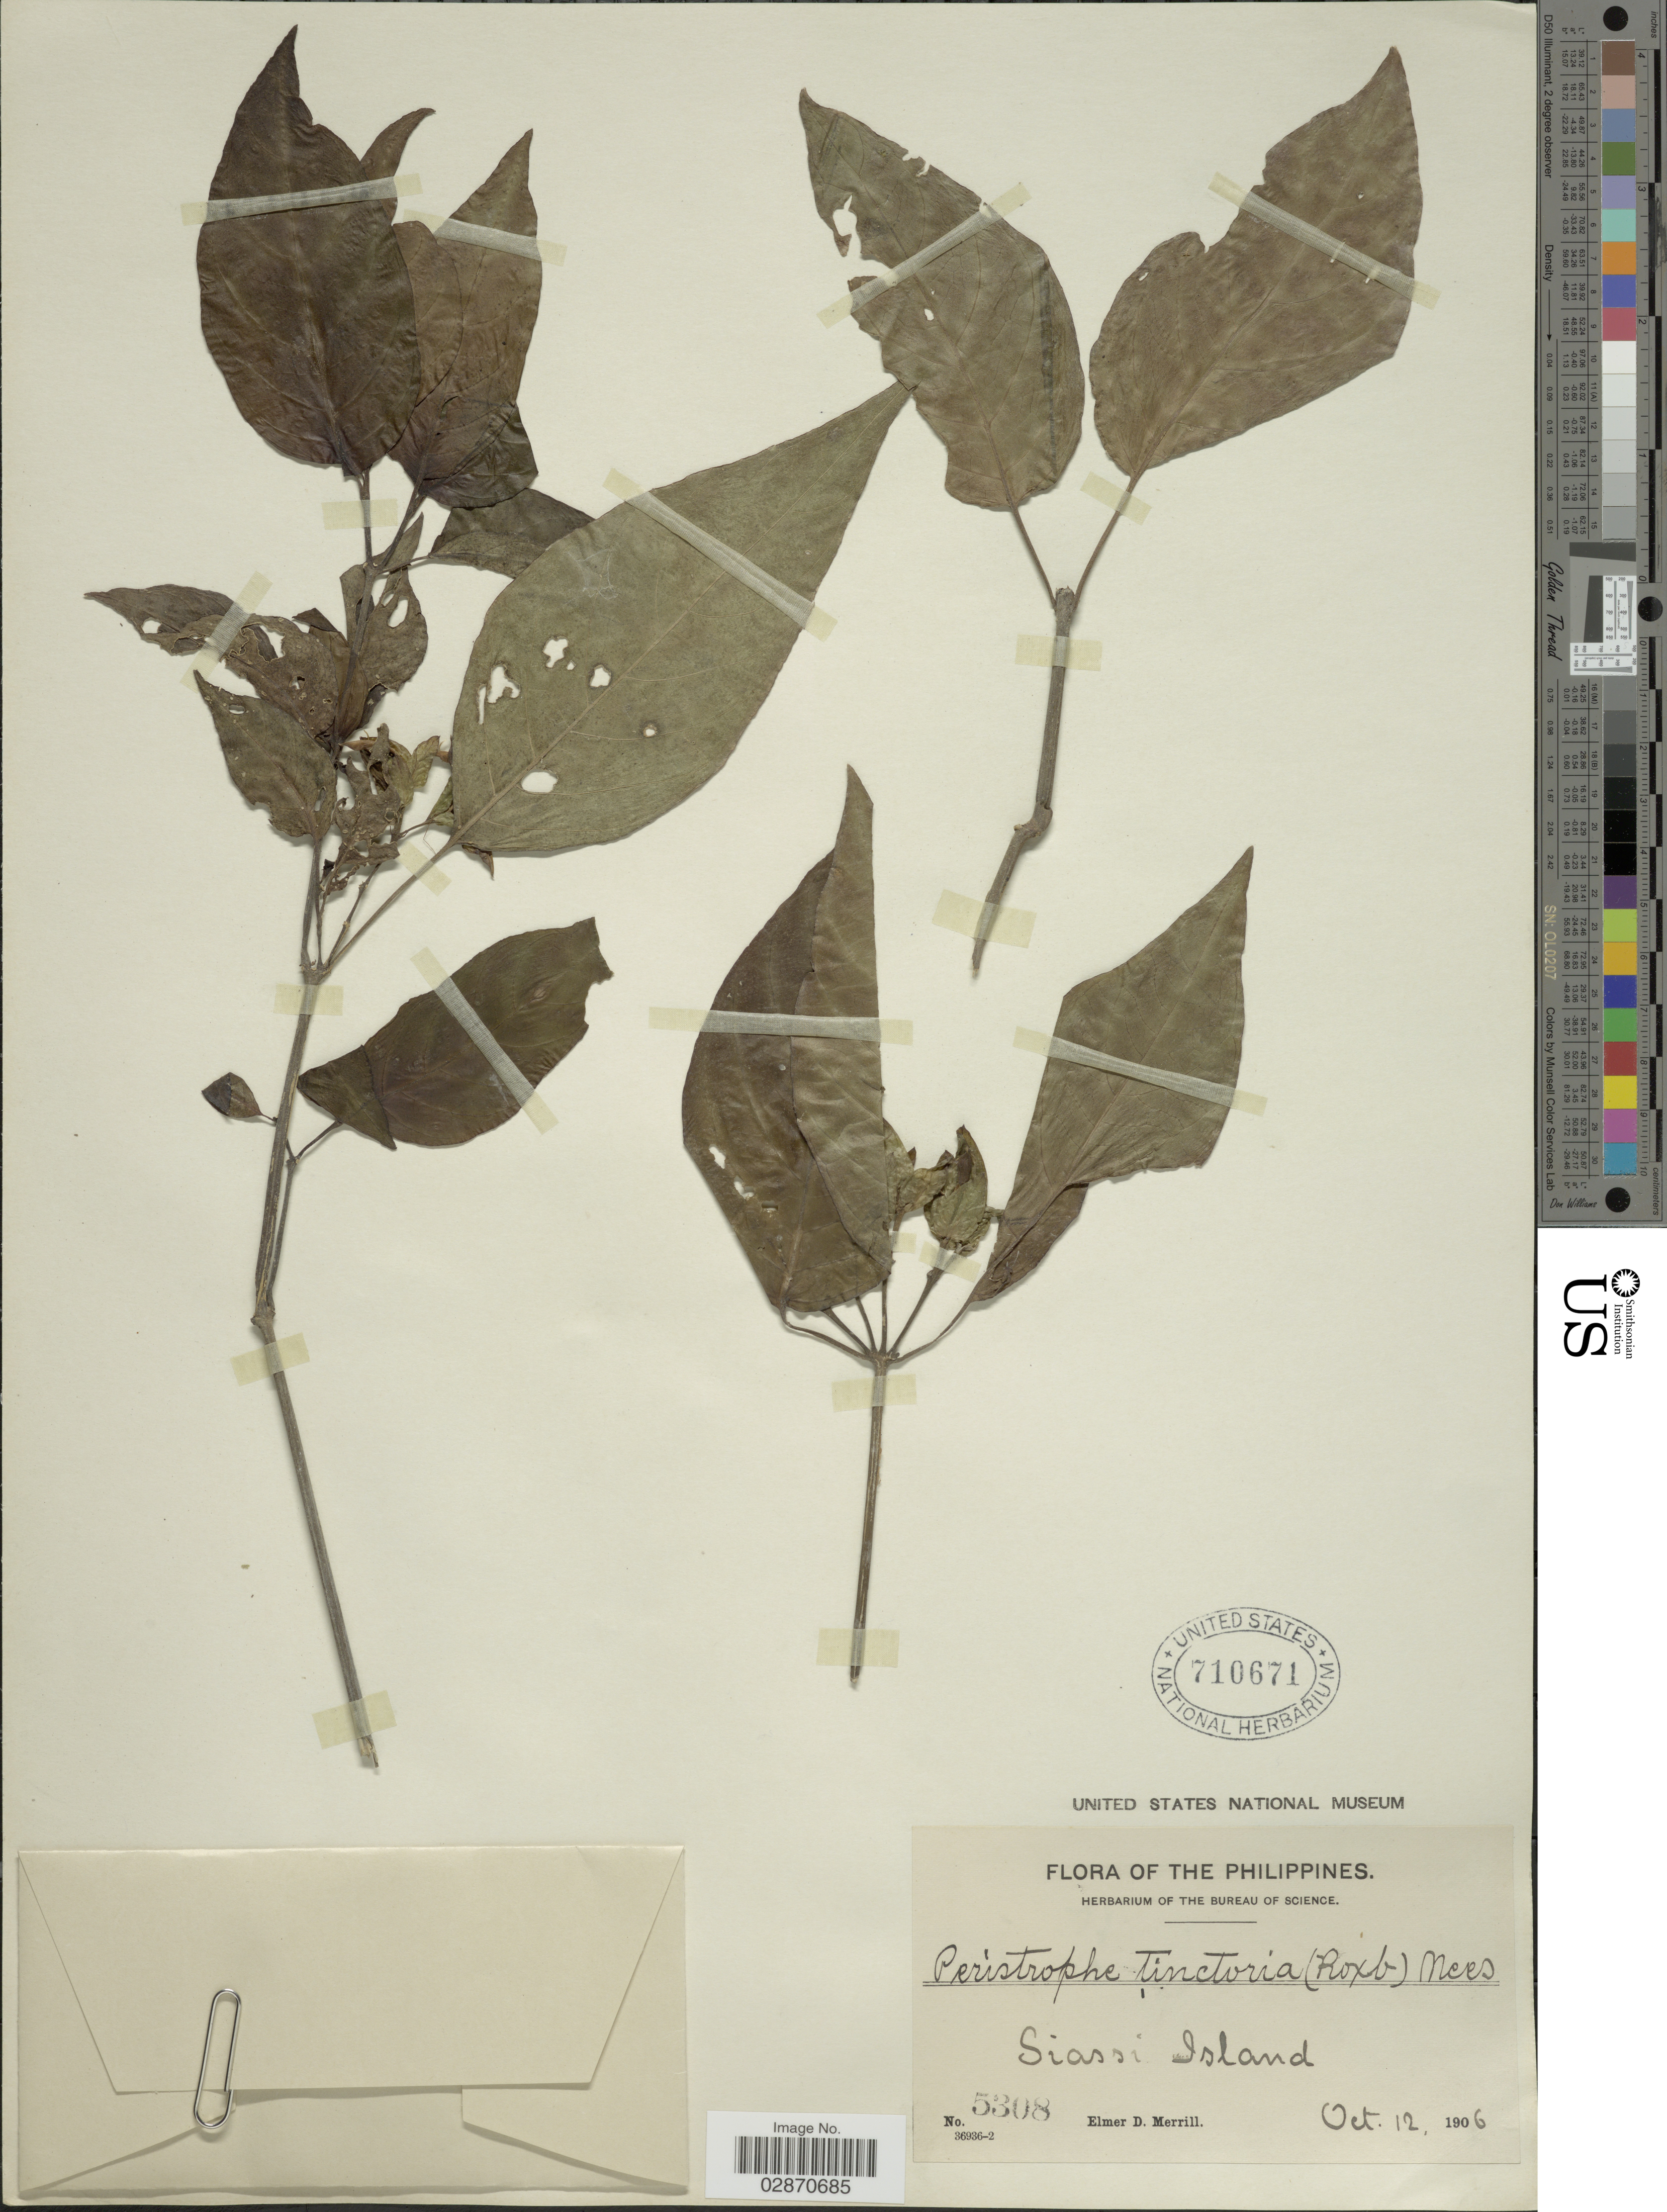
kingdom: Plantae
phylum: Tracheophyta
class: Magnoliopsida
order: Lamiales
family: Acanthaceae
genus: Peristrophe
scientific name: Peristrophe bivalvis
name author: (L.) Merr.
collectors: E. D. Merrill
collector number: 5308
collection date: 1906-10-12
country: Philippines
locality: Siassi Island.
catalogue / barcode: US 710671